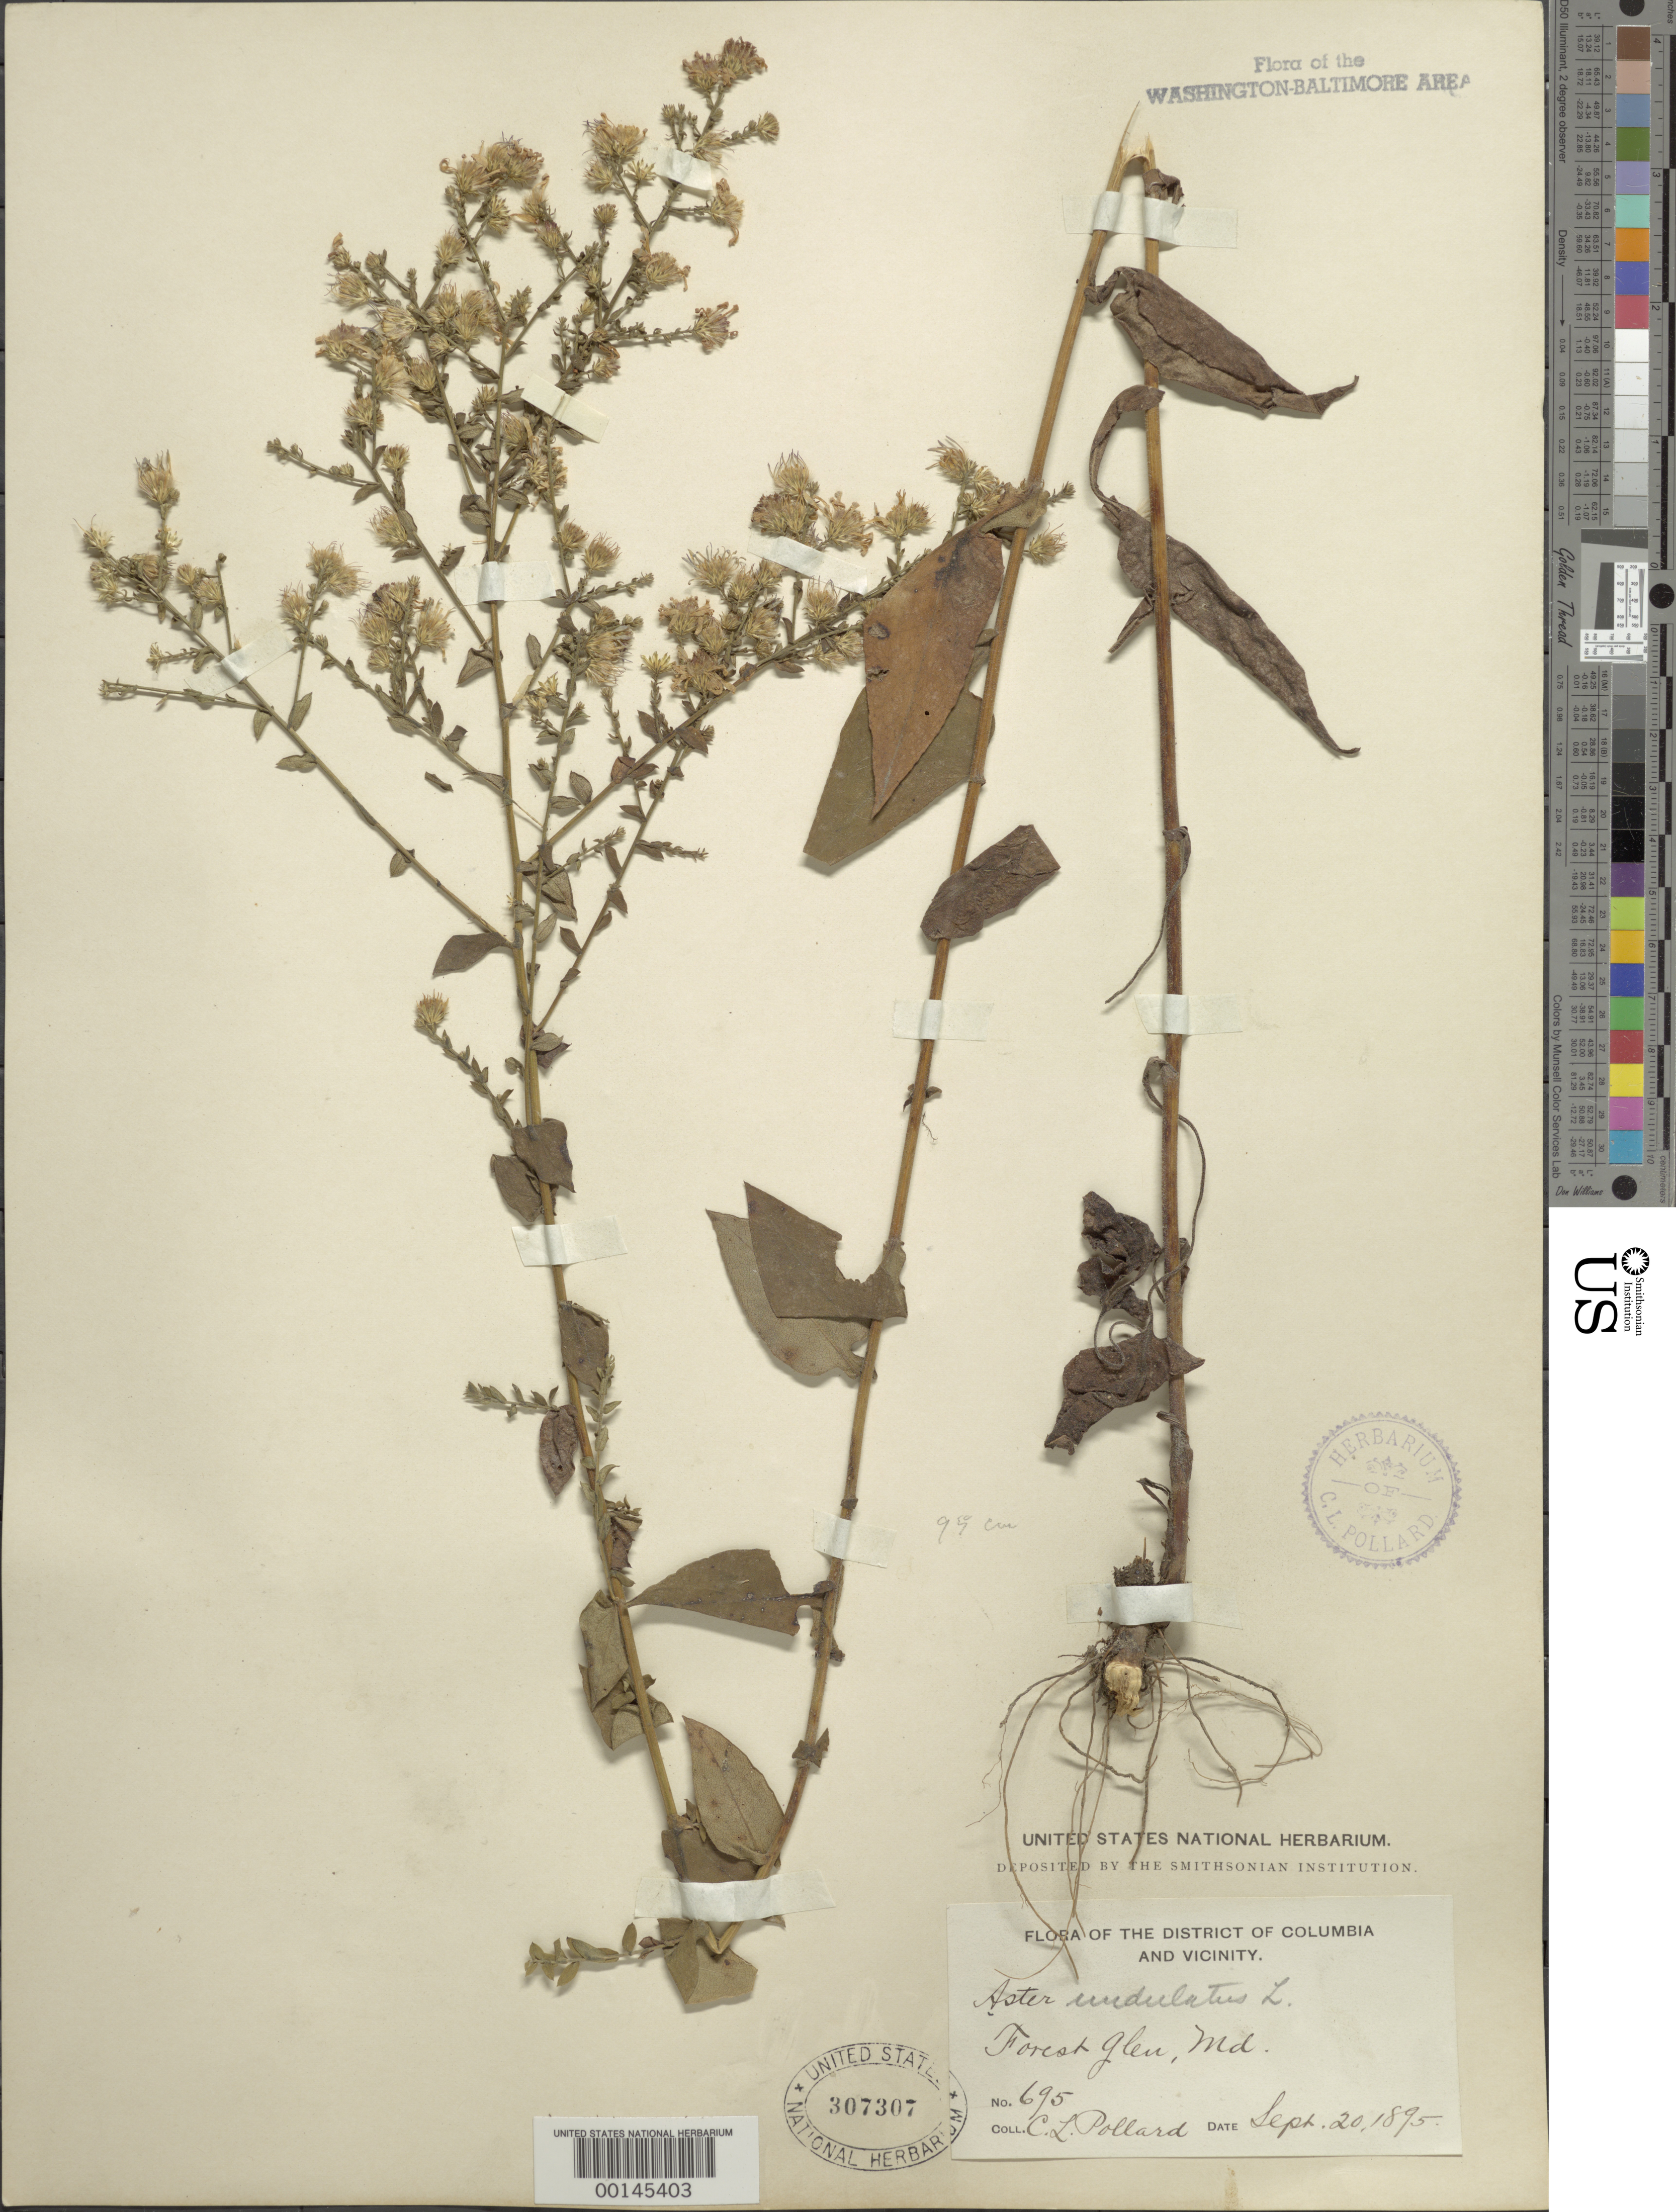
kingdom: Plantae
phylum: Tracheophyta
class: Magnoliopsida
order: Asterales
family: Asteraceae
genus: Symphyotrichum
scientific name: Symphyotrichum undulatum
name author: (L.) G.L. Nesom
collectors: C. L. Pollard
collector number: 695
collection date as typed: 26 Sep 1895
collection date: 1895-09-26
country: United States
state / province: Maryland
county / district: Montgomery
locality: Forest Glen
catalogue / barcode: US 307307